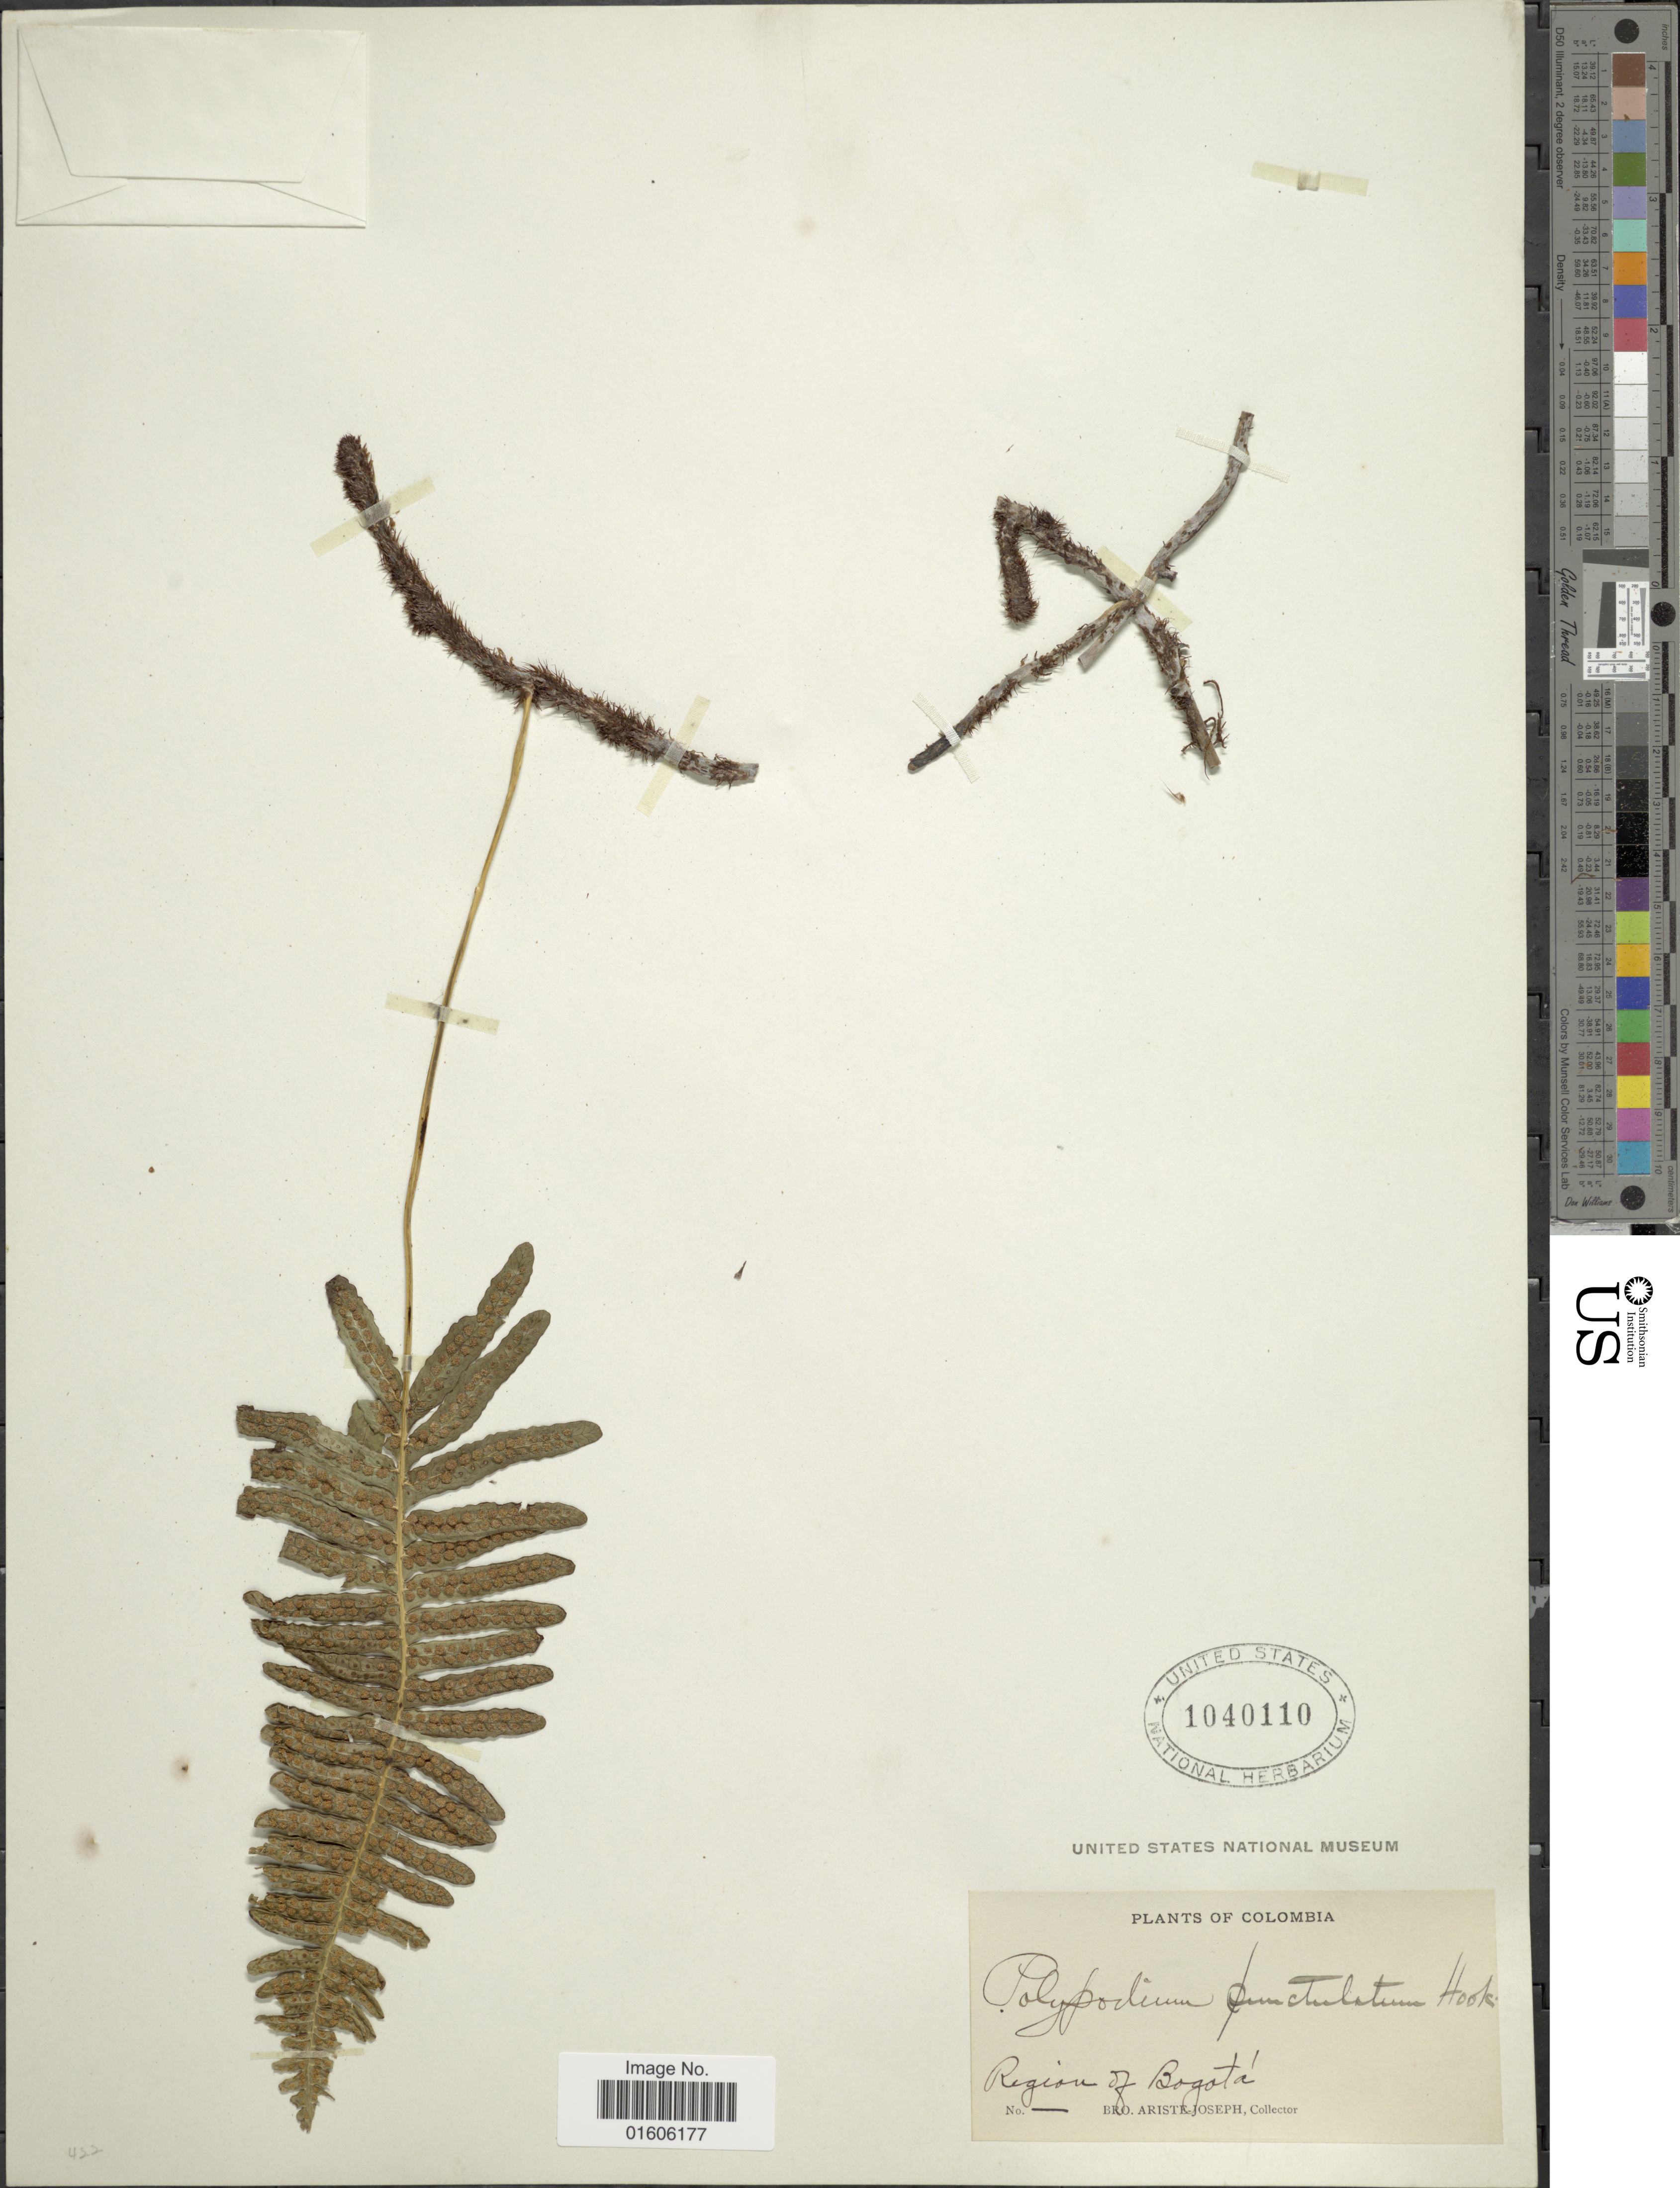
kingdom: Plantae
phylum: Tracheophyta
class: Polypodiopsida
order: Polypodiales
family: Polypodiaceae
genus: Serpocaulon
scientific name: Serpocaulon eleutherophlebium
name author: (Fée) A.R. Sm.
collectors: Bro. Ariste-Joseph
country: Colombia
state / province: Bogota D.C.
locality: Region of Bogota.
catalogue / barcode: US 1040110